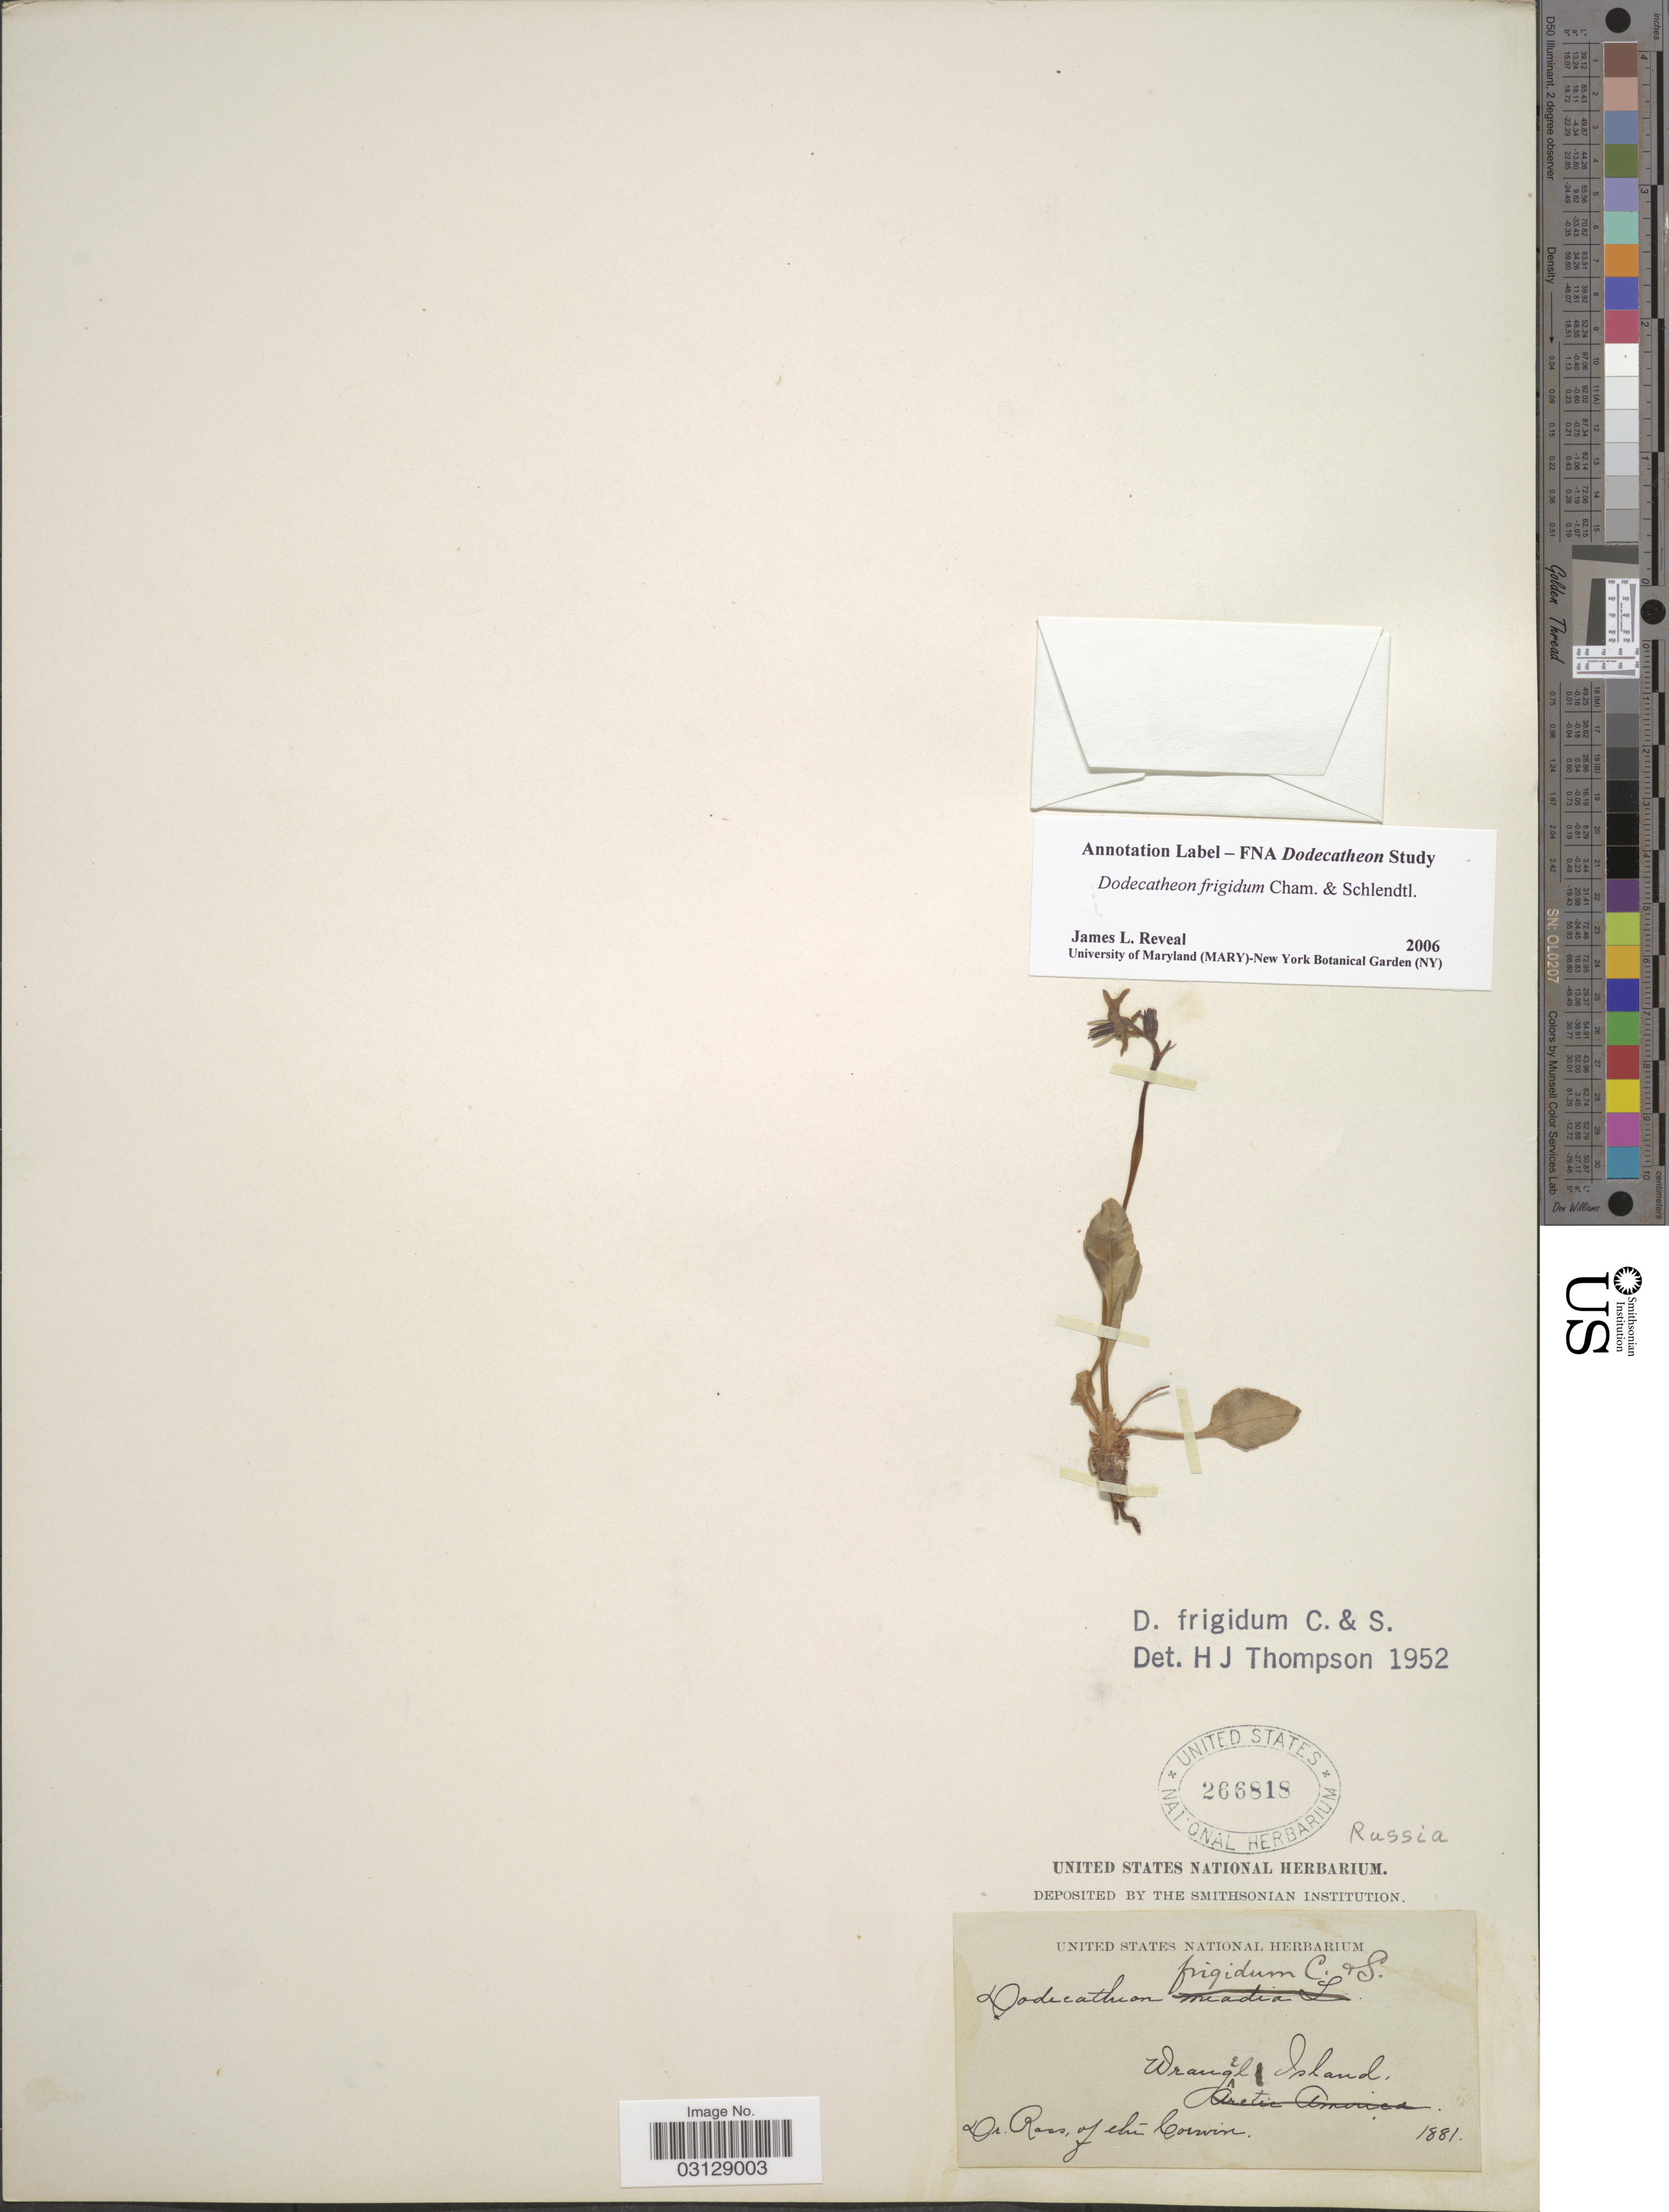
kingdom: Plantae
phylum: Tracheophyta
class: Magnoliopsida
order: Ericales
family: Primulaceae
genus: Dodecatheon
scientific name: Dodecatheon frigidum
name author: Cham. & Schltdl.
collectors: -. Ross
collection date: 1881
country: Russian Federation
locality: Wrangel Island. Russia.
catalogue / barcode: US 266818